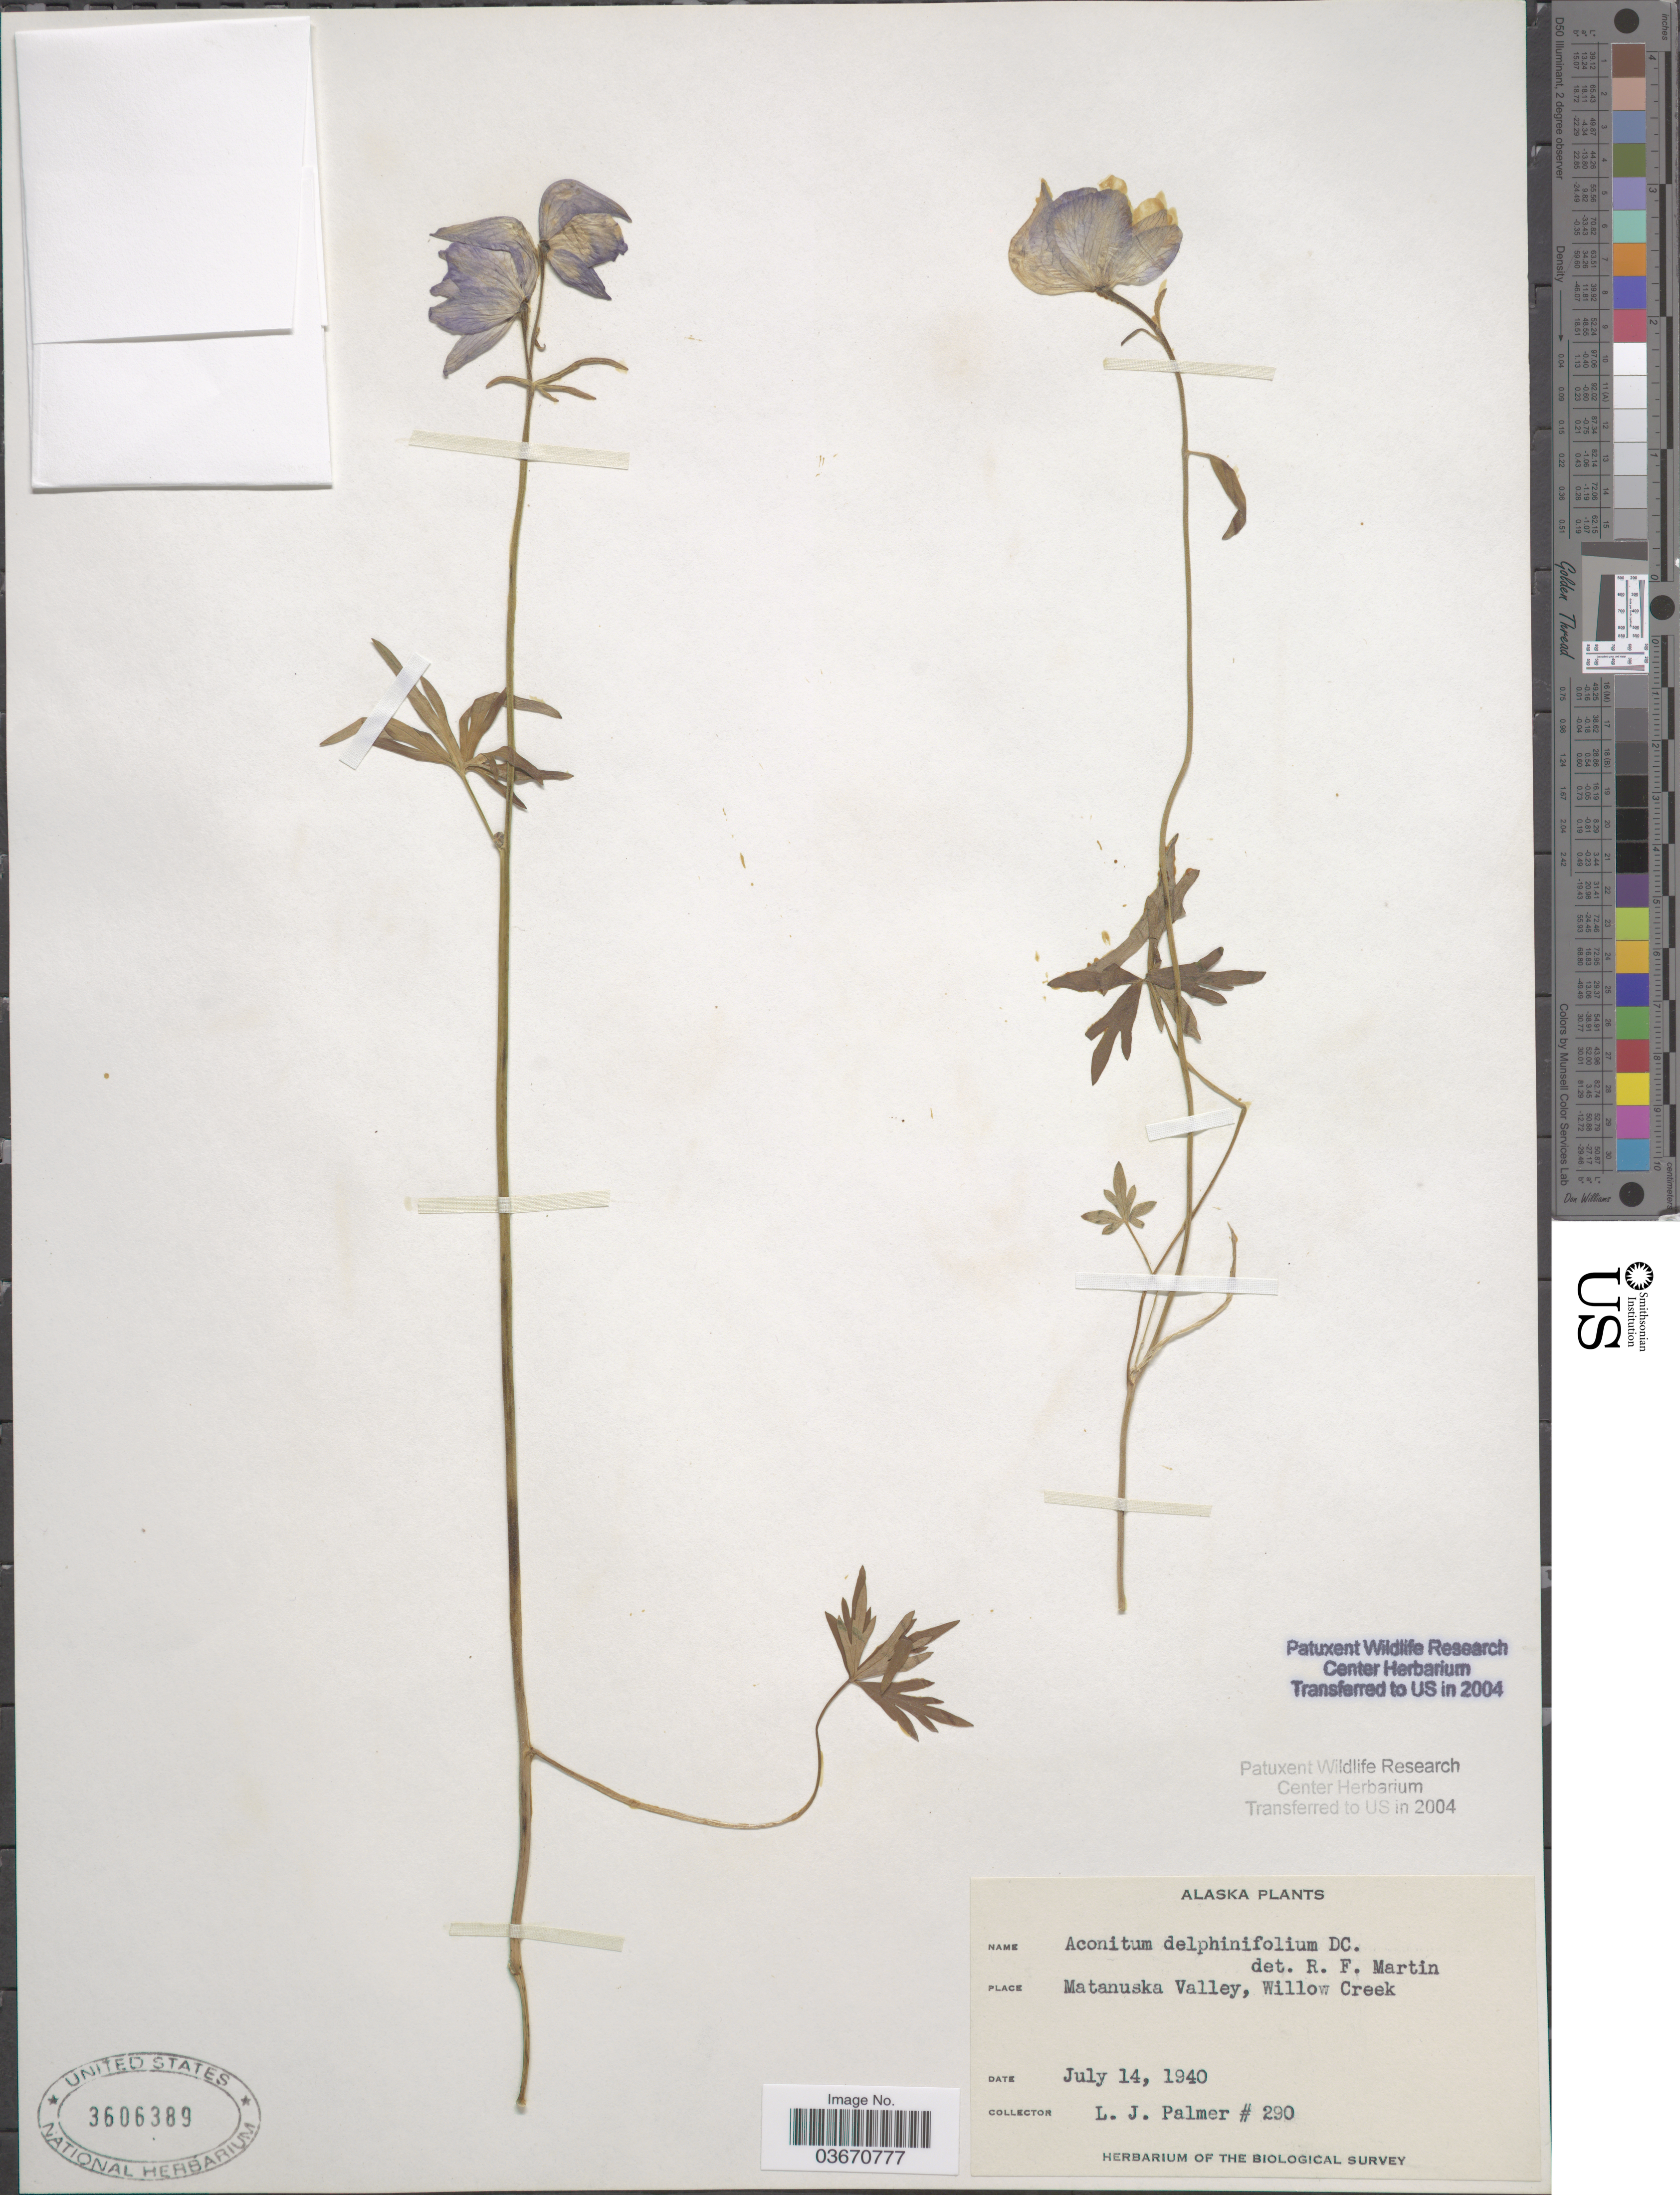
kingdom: Plantae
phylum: Tracheophyta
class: Magnoliopsida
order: Ranunculales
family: Ranunculaceae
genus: Aconitum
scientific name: Aconitum delphinifolium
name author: DC.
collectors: L. J. Palmer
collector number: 290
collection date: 1940-07-14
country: United States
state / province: Alaska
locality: Matanuska Valley, Willow Creek.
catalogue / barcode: US 3606389